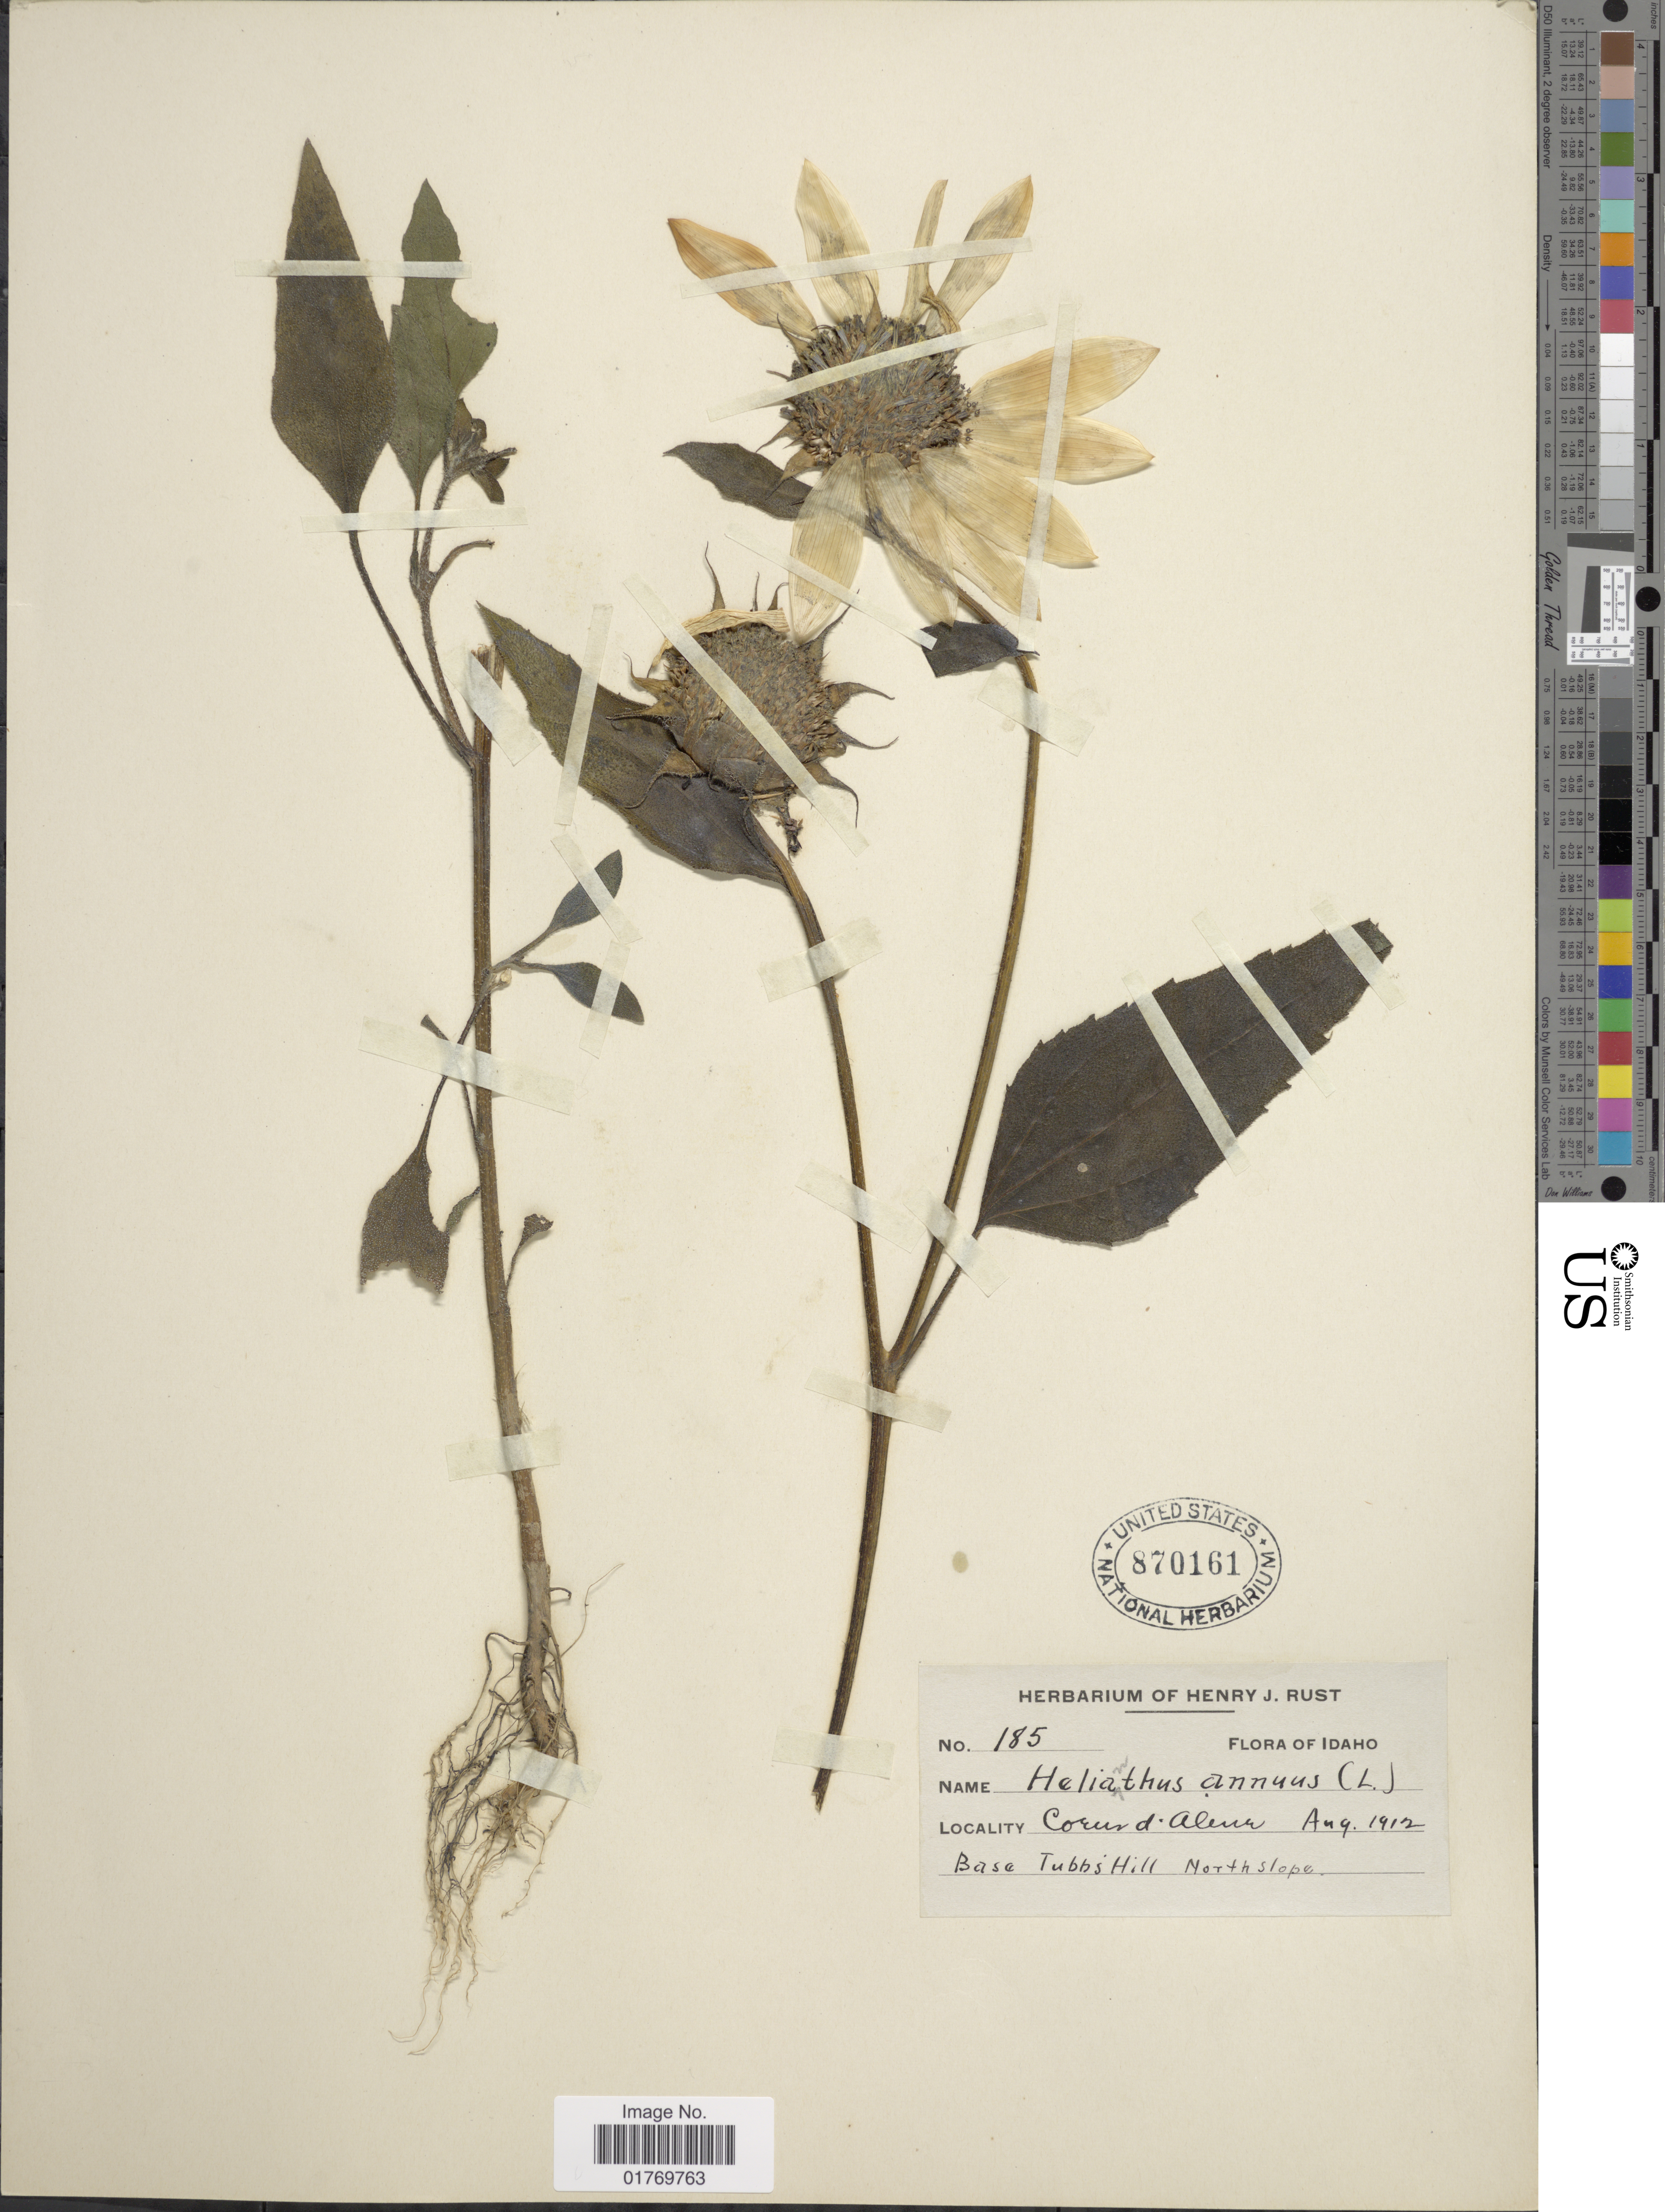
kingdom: Plantae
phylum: Tracheophyta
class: Magnoliopsida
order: Asterales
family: Asteraceae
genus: Helianthus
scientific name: Helianthus annuus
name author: L.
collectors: ex herb. Henry J. Rust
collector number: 185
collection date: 1912-08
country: United States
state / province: Idaho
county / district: Kootenai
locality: Coeur d' Alene, Base Tubbs Hill, North slope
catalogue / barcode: US 870161